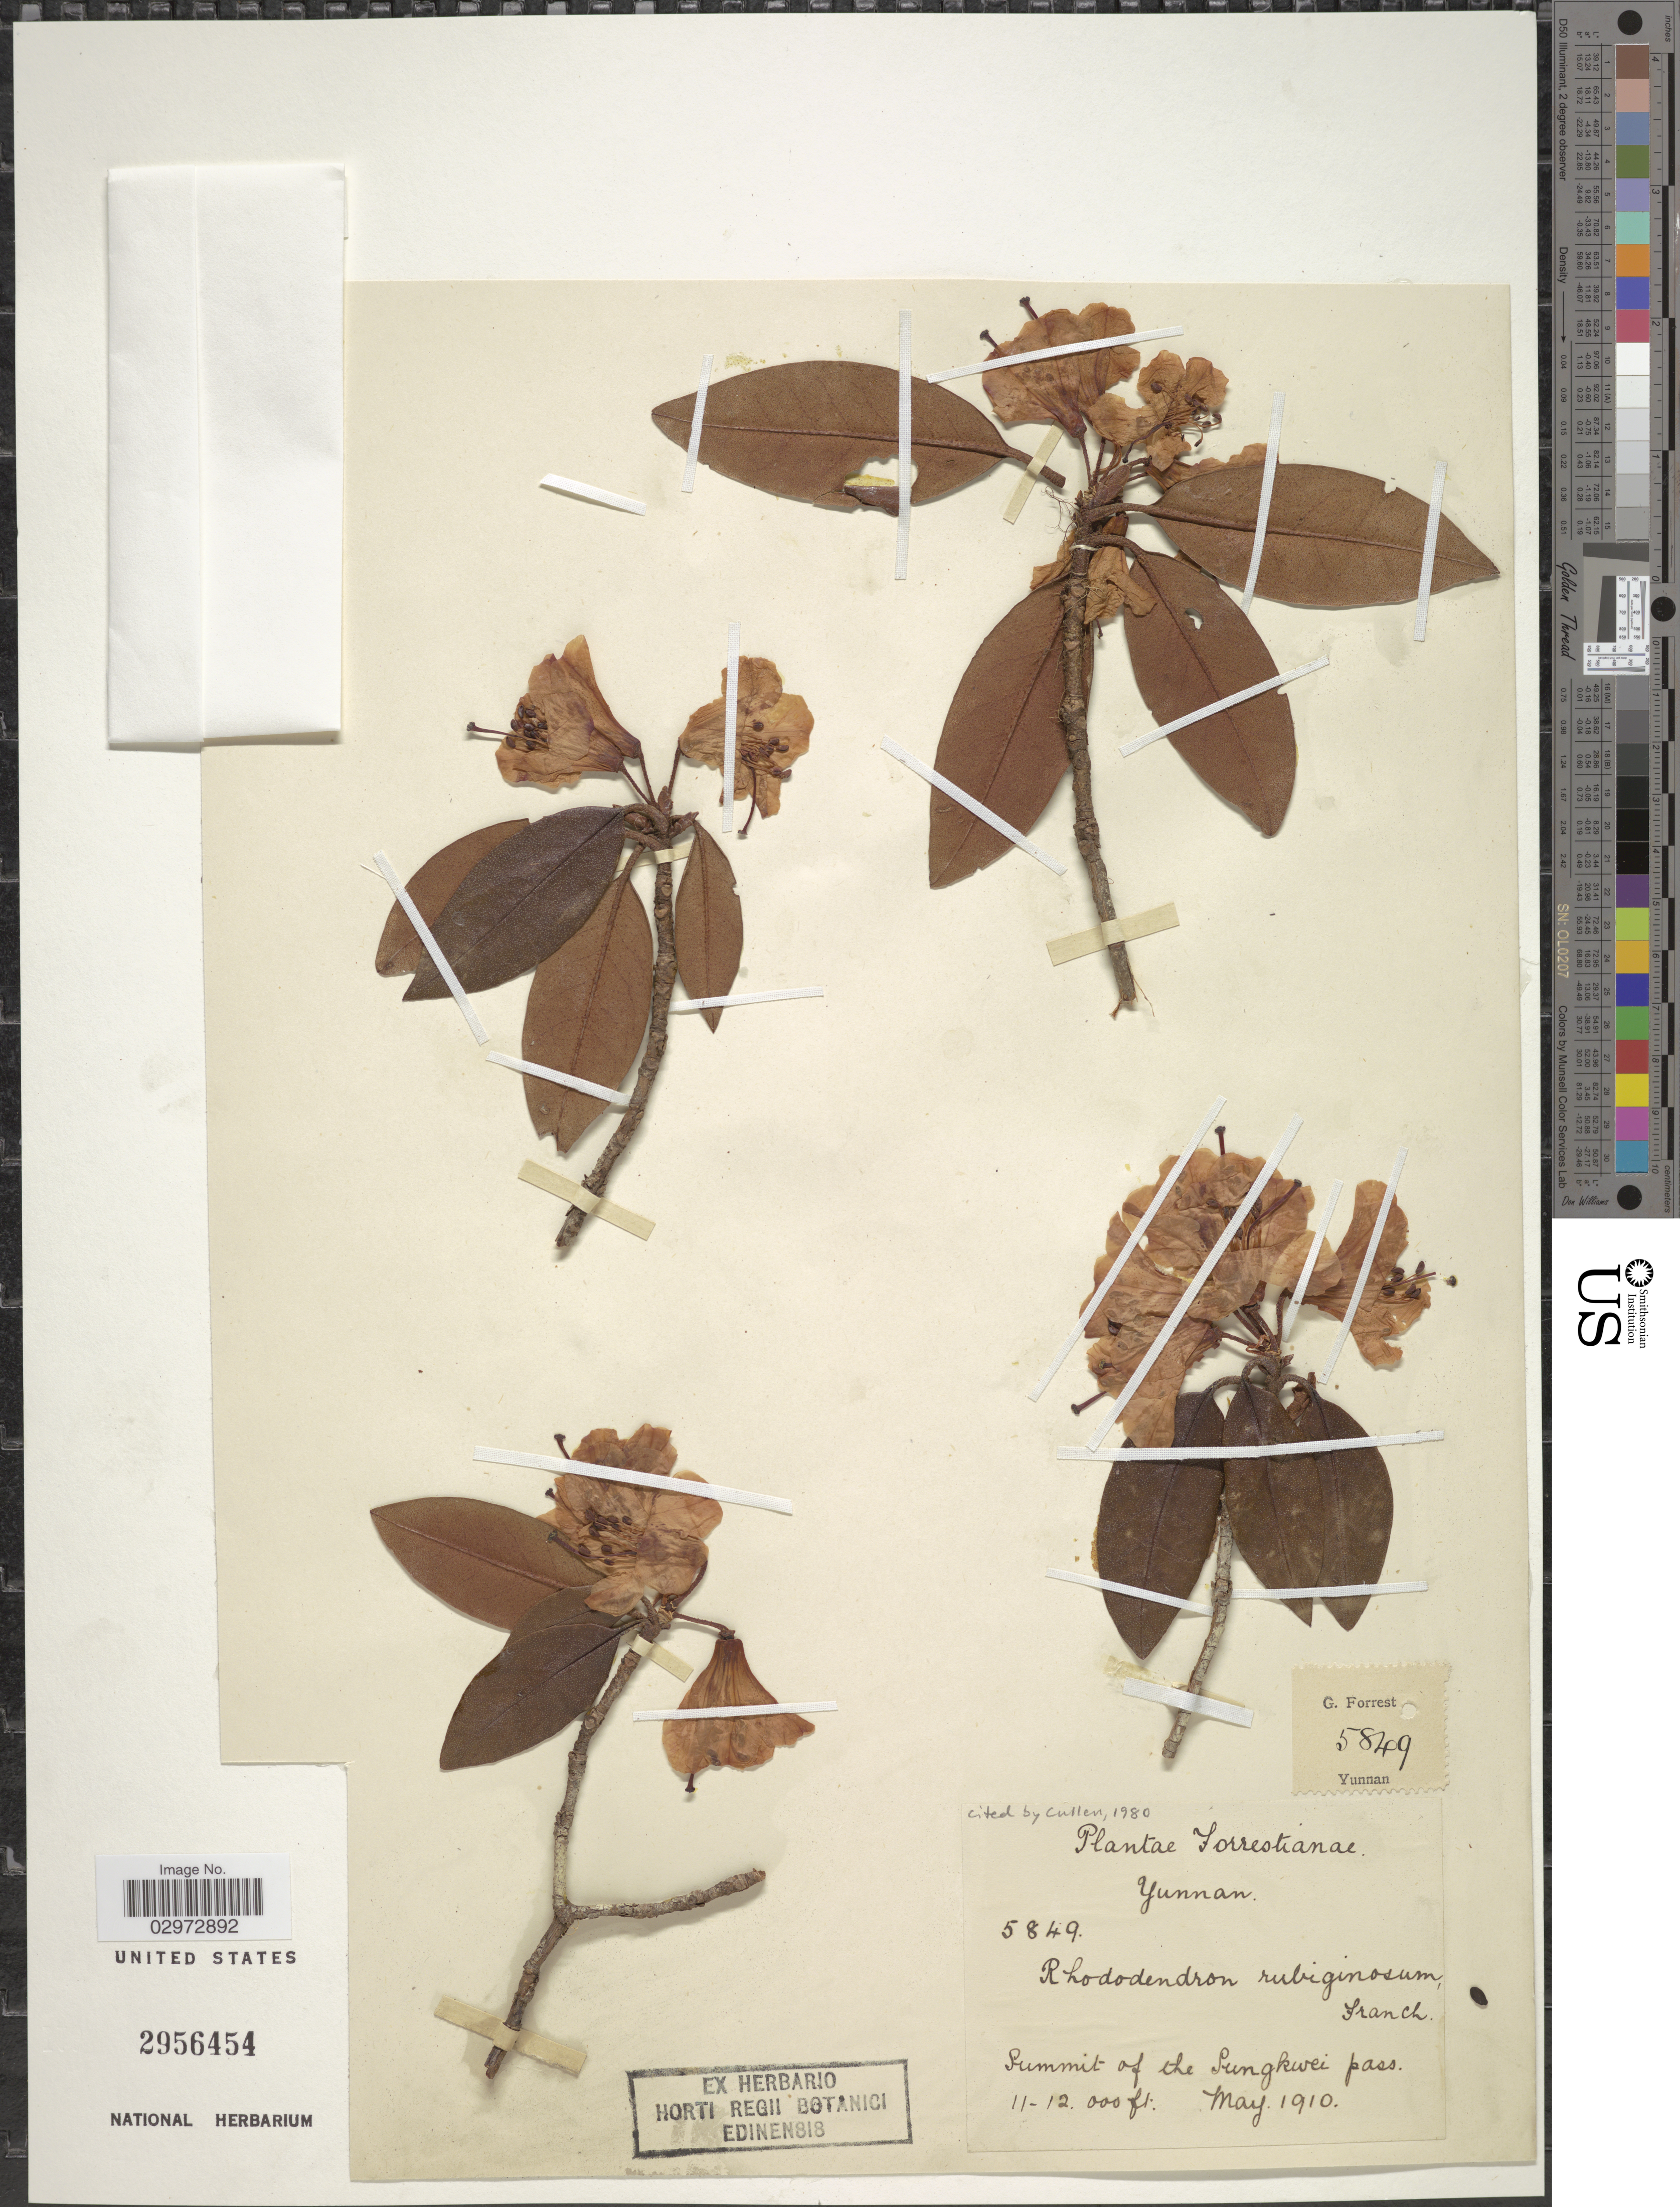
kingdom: Plantae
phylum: Tracheophyta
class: Magnoliopsida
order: Ericales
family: Ericaceae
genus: Rhododendron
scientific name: Rhododendron rubiginosum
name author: Franch.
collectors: G. Forrest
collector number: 5849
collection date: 1910-05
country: China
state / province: Yunnan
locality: Summit of the Sungkwei pass.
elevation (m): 3353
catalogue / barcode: US 2956454